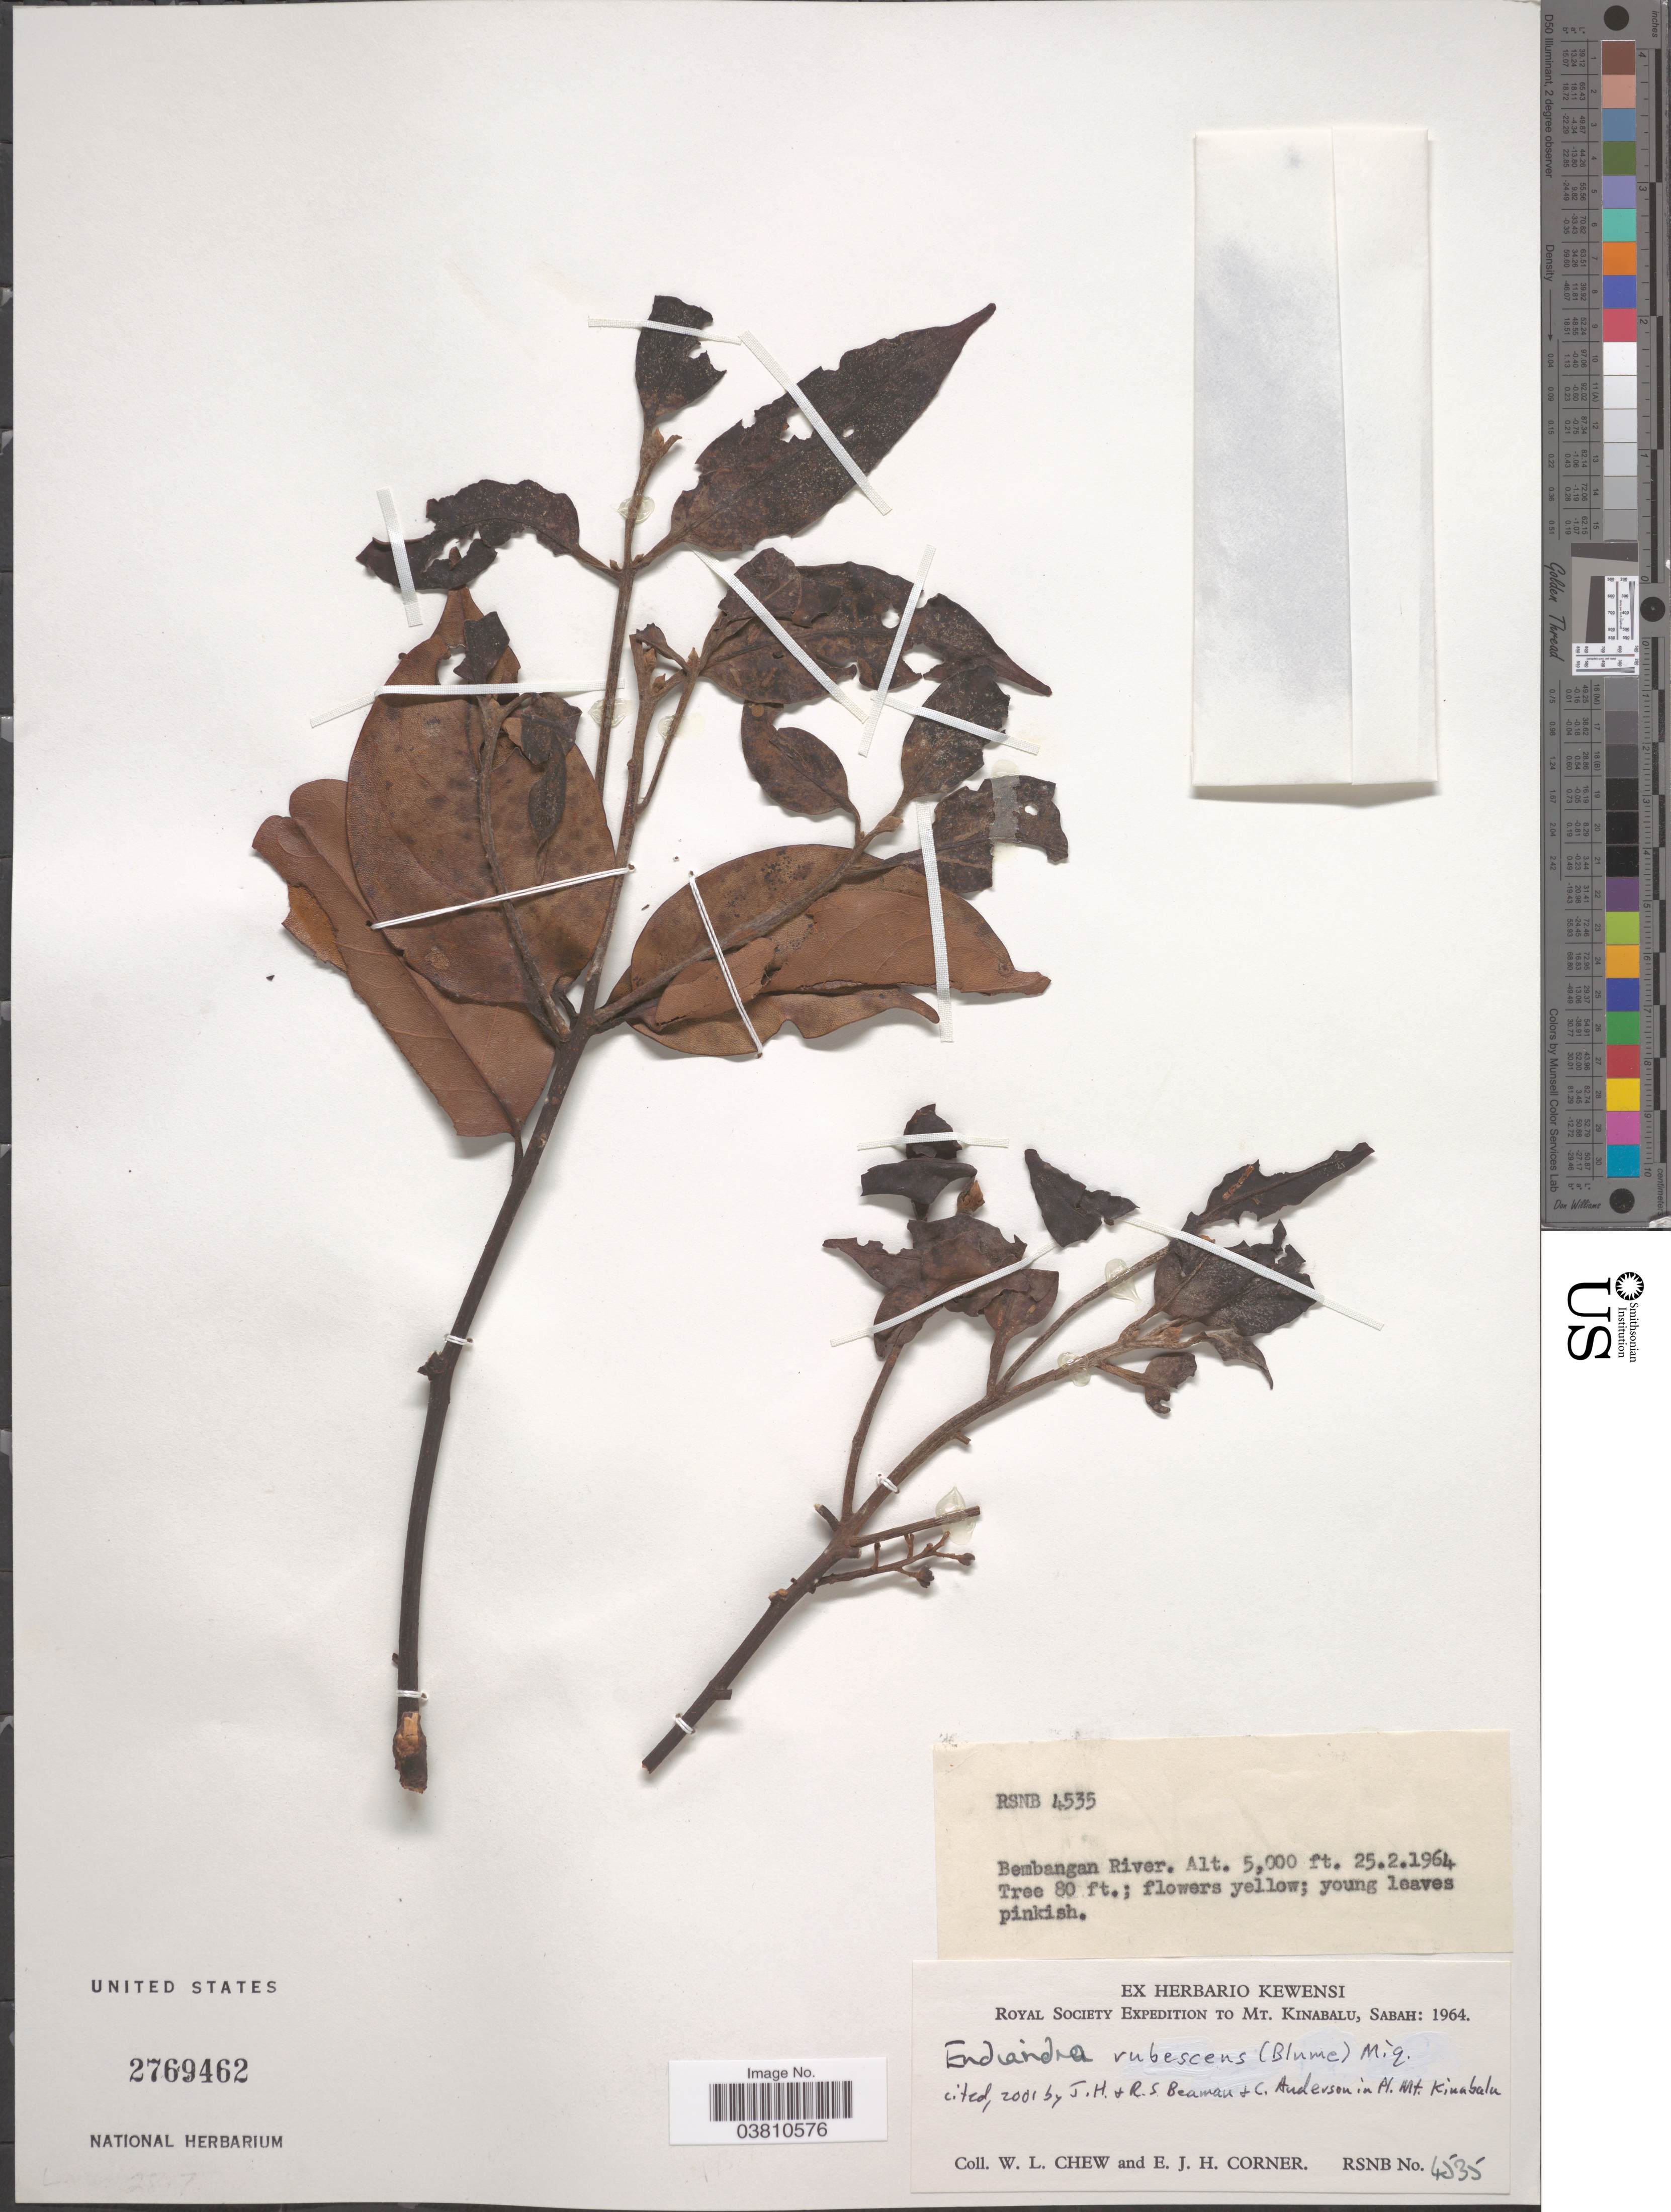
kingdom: Plantae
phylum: Tracheophyta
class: Magnoliopsida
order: Laurales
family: Lauraceae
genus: Endiandra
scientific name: Endiandra rubescens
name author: (Blume) Miq.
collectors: W. Chew & E. Corner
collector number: RSNB 4535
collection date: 1964-02-25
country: Malaysia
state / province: Sabah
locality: Bembangan River. Mt. Kinabalu.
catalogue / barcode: US 4769462